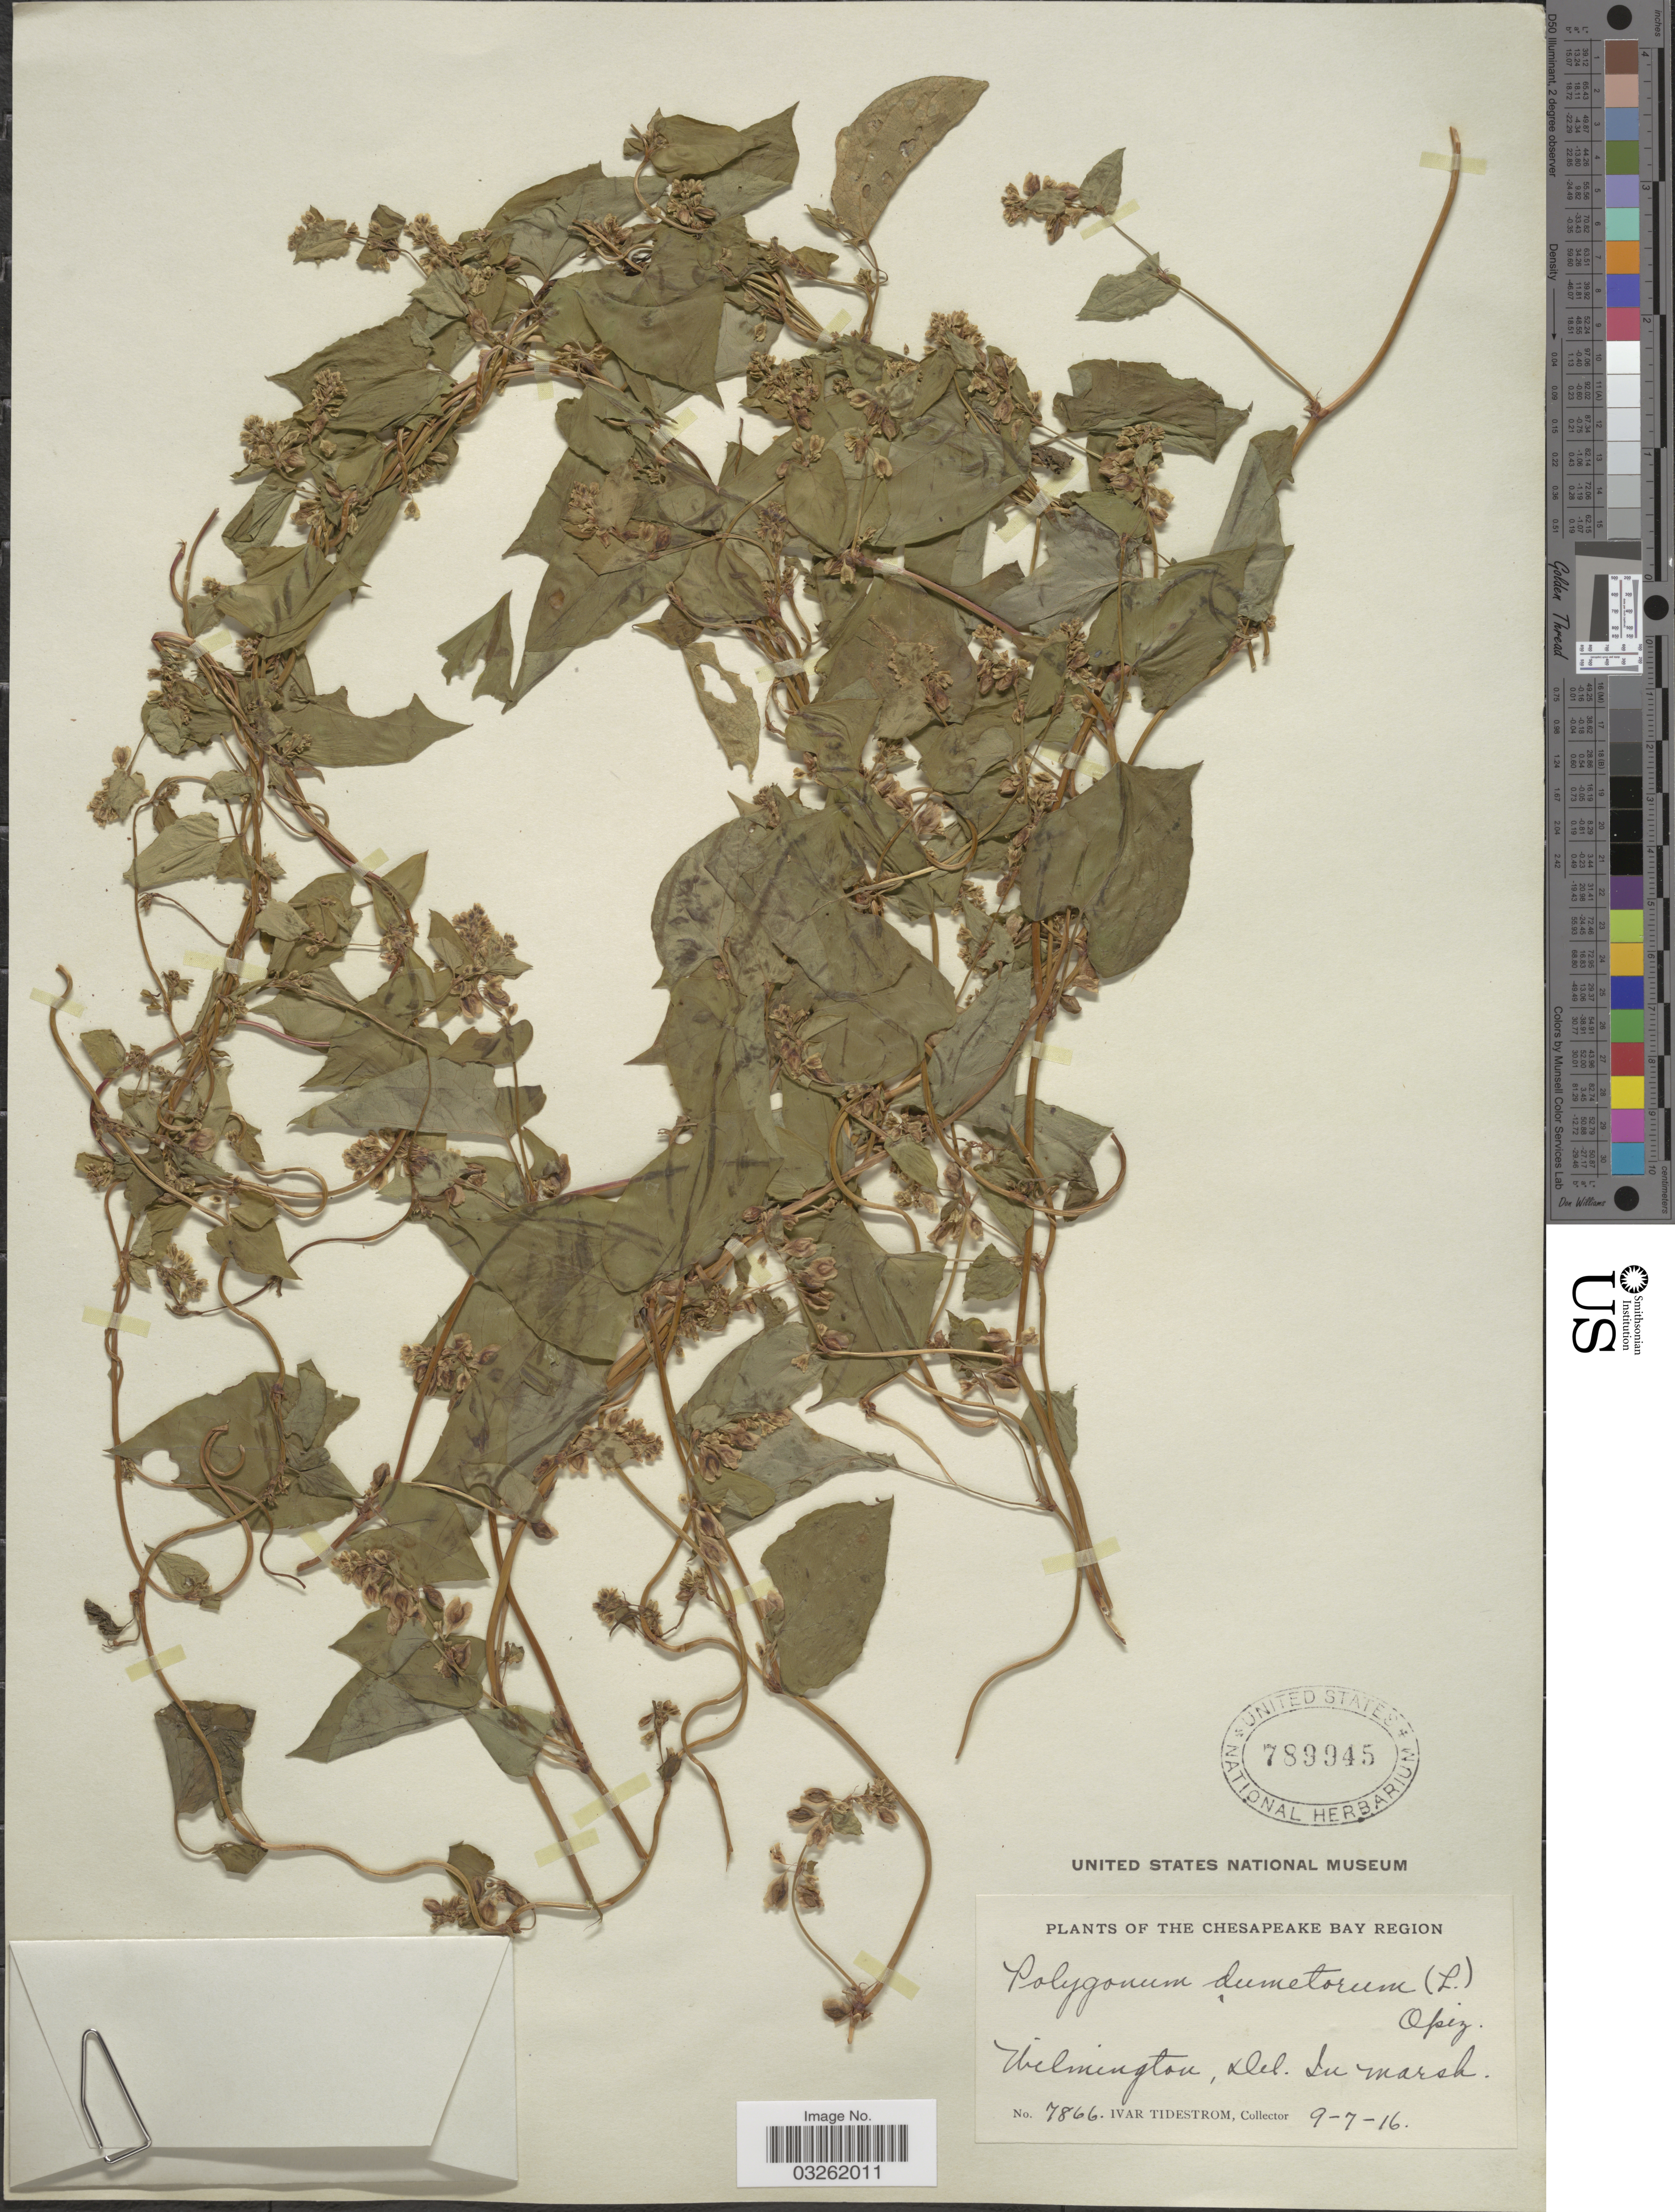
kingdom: Plantae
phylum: Tracheophyta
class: Magnoliopsida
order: Caryophyllales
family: Polygonaceae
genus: Fallopia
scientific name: Fallopia scandens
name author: (L.) Holub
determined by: Strong, Mark T., (BOT), Smithsonian Institution - National Museum of Natural History (UNITED STATES)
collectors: I. F. Tidestrom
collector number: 7866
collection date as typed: Transcribed d/m/y: 7/9/16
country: United States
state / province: Delaware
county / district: New Castle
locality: The Chesapeake Bay Region. Wilmington, Del.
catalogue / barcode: US 789945